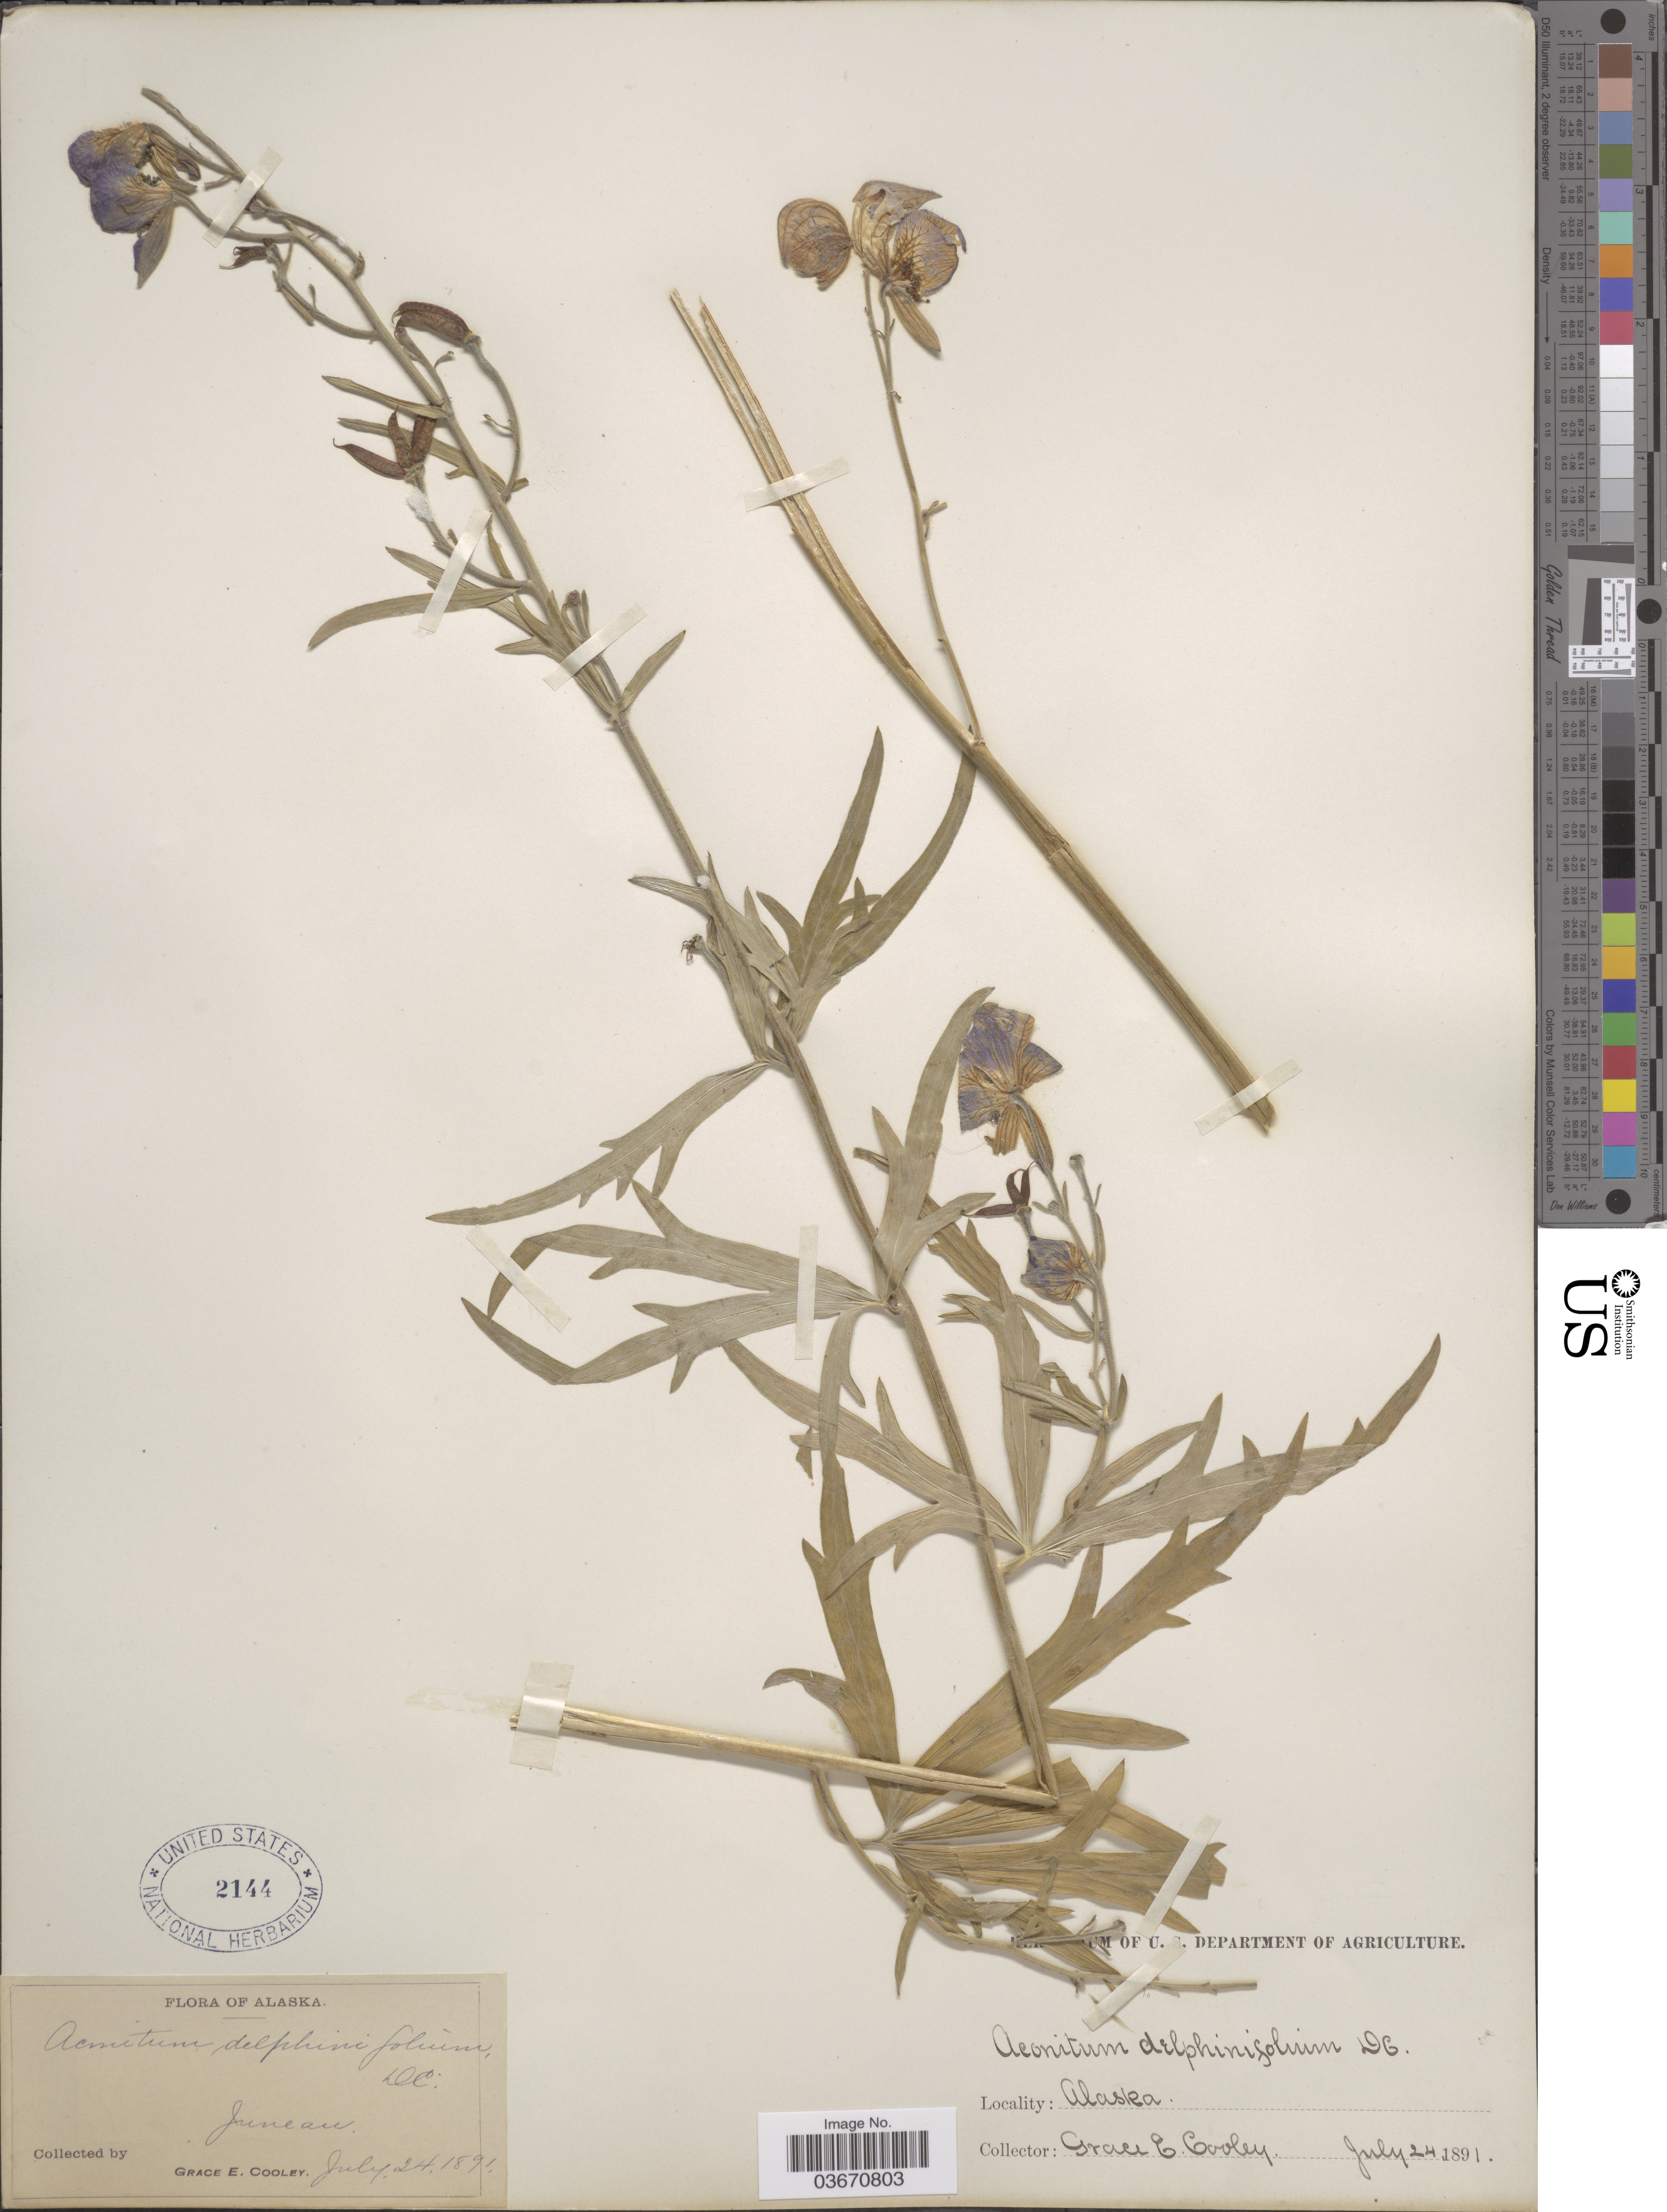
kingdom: Plantae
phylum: Tracheophyta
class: Magnoliopsida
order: Ranunculales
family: Ranunculaceae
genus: Aconitum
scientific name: Aconitum delphinifolium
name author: DC.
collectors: G. E. Cooley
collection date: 1891-07-24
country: United States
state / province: Alaska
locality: Juneau.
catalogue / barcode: US 2144